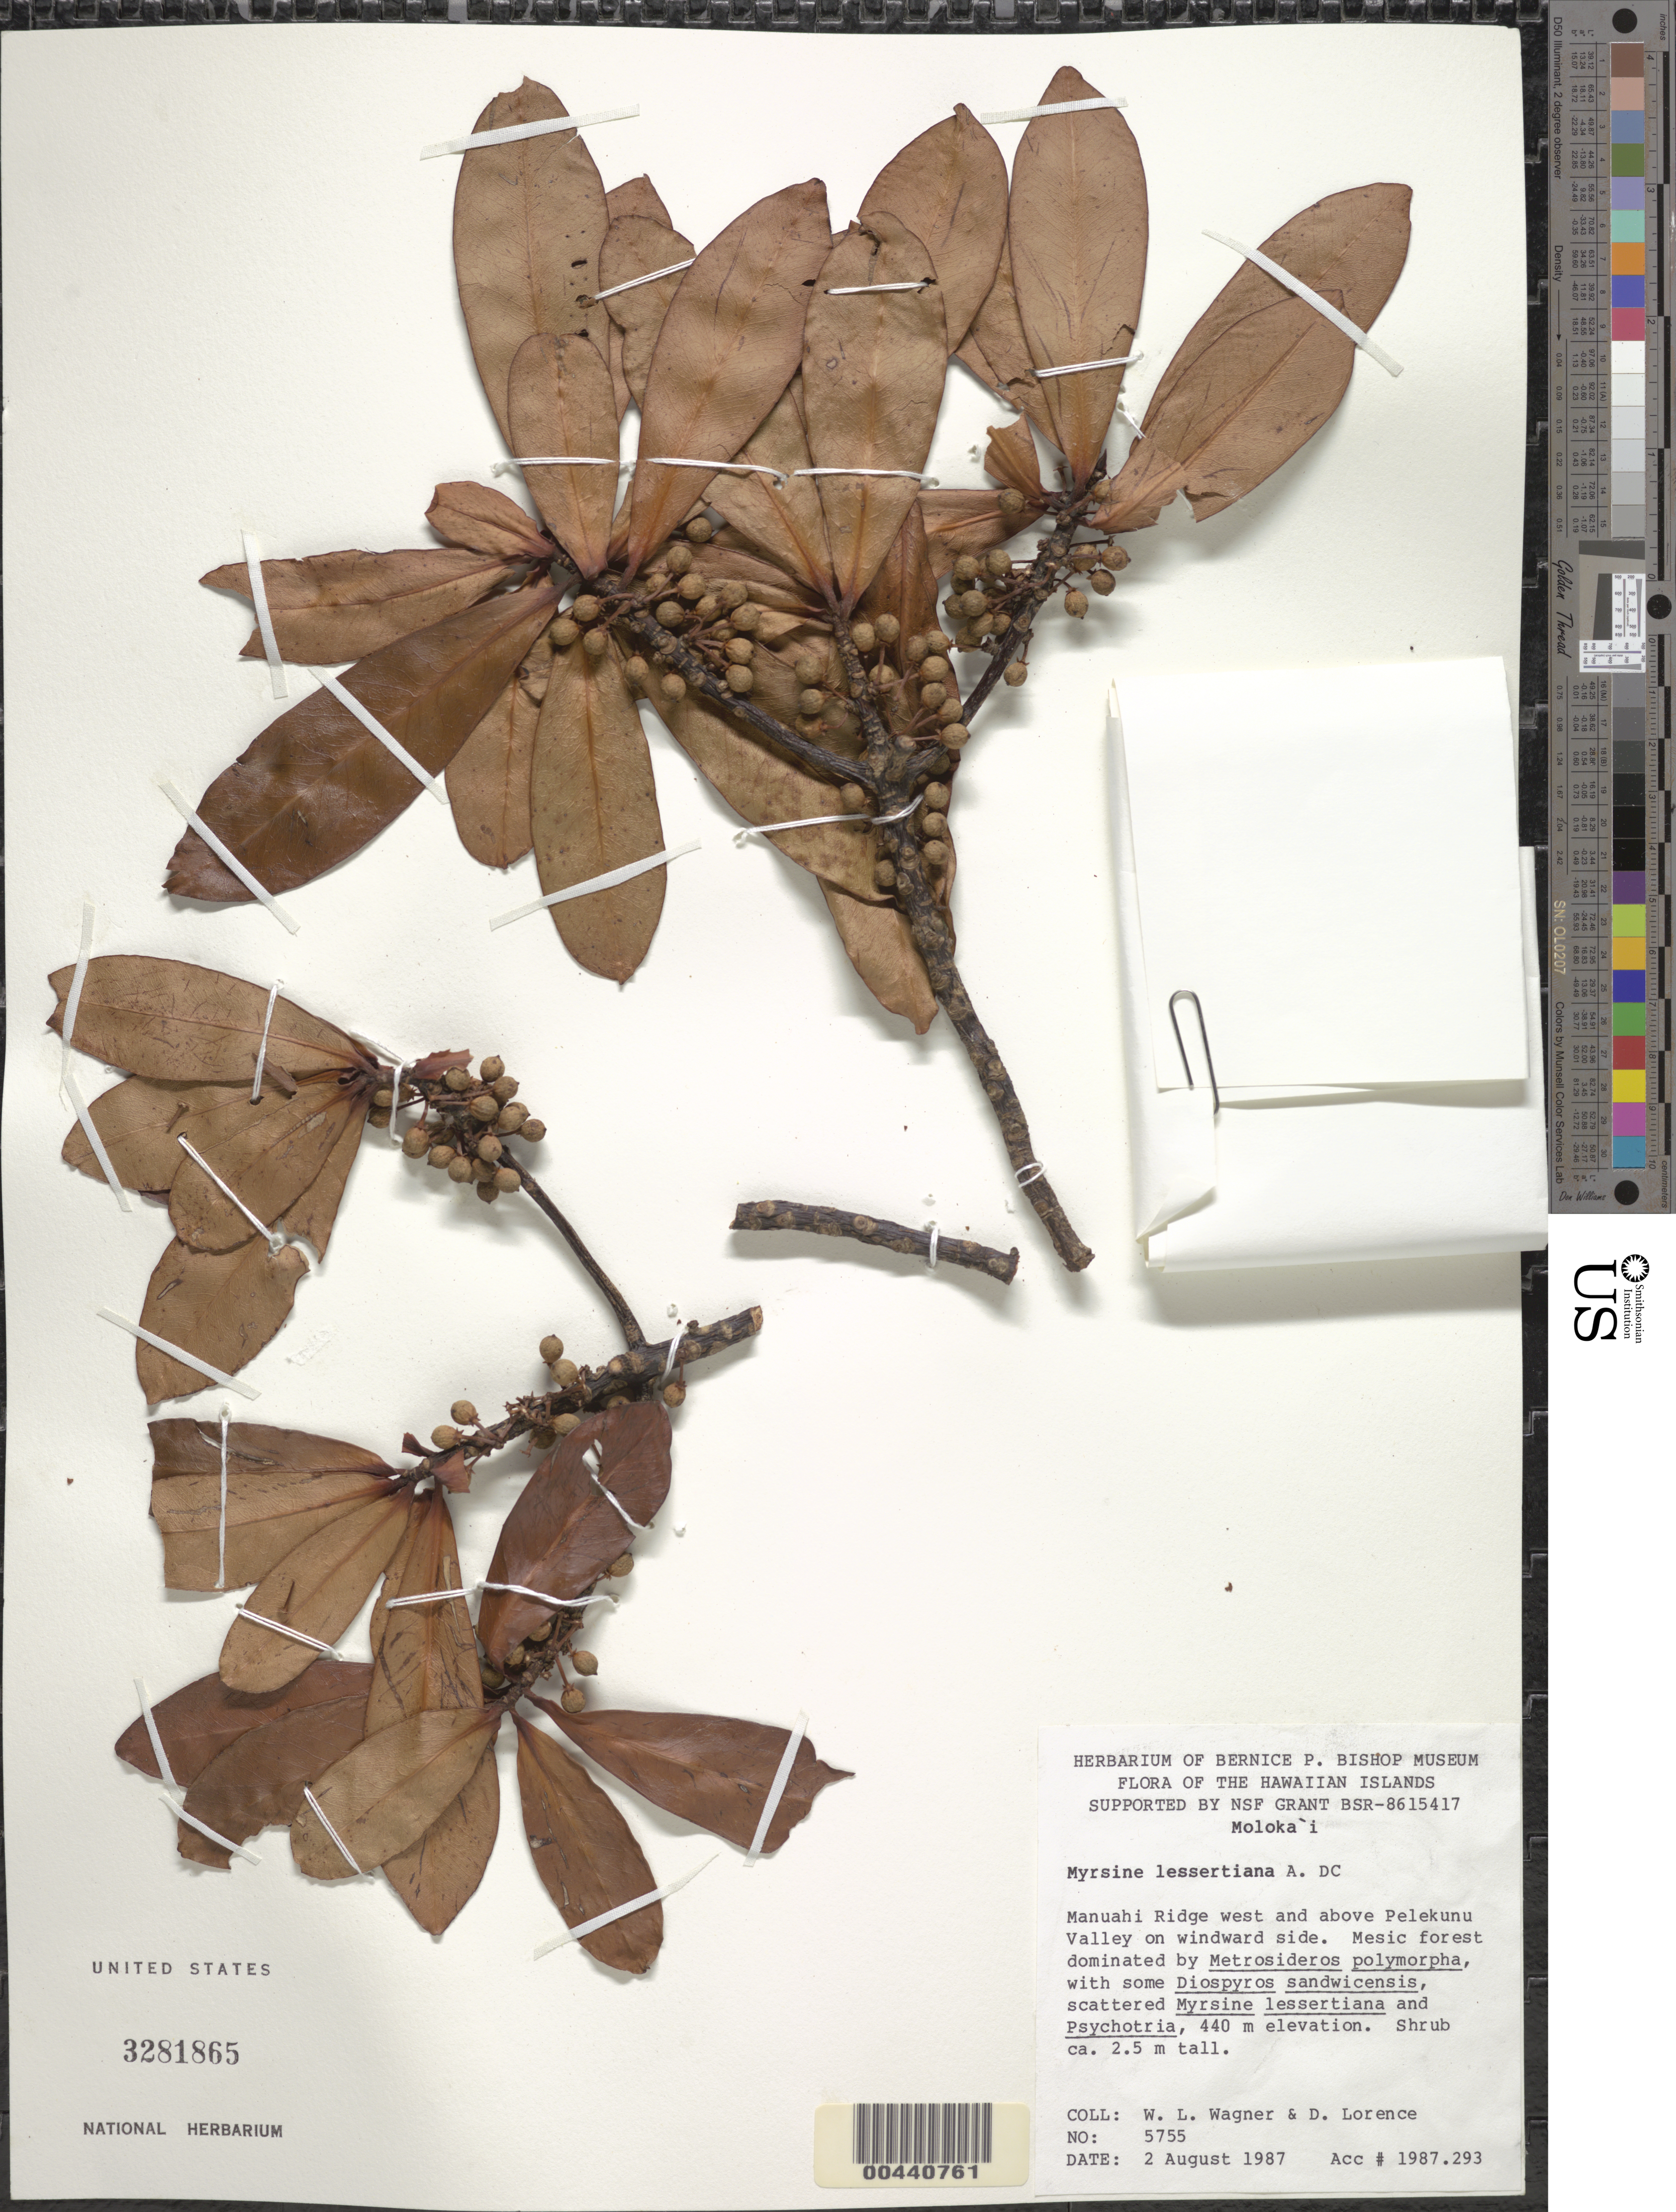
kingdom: Plantae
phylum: Tracheophyta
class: Magnoliopsida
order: Ericales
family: Primulaceae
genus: Myrsine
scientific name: Myrsine lessertiana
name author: A. DC.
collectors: W. L. Wagner & D. Lorence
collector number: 5755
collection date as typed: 2 Aug 1987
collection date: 1987-08-02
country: United States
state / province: Hawaii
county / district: Maui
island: Moloka'i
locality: Manuahi Ridge W and above Palekunu Valley on windward side.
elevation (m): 440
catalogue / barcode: US 3281865